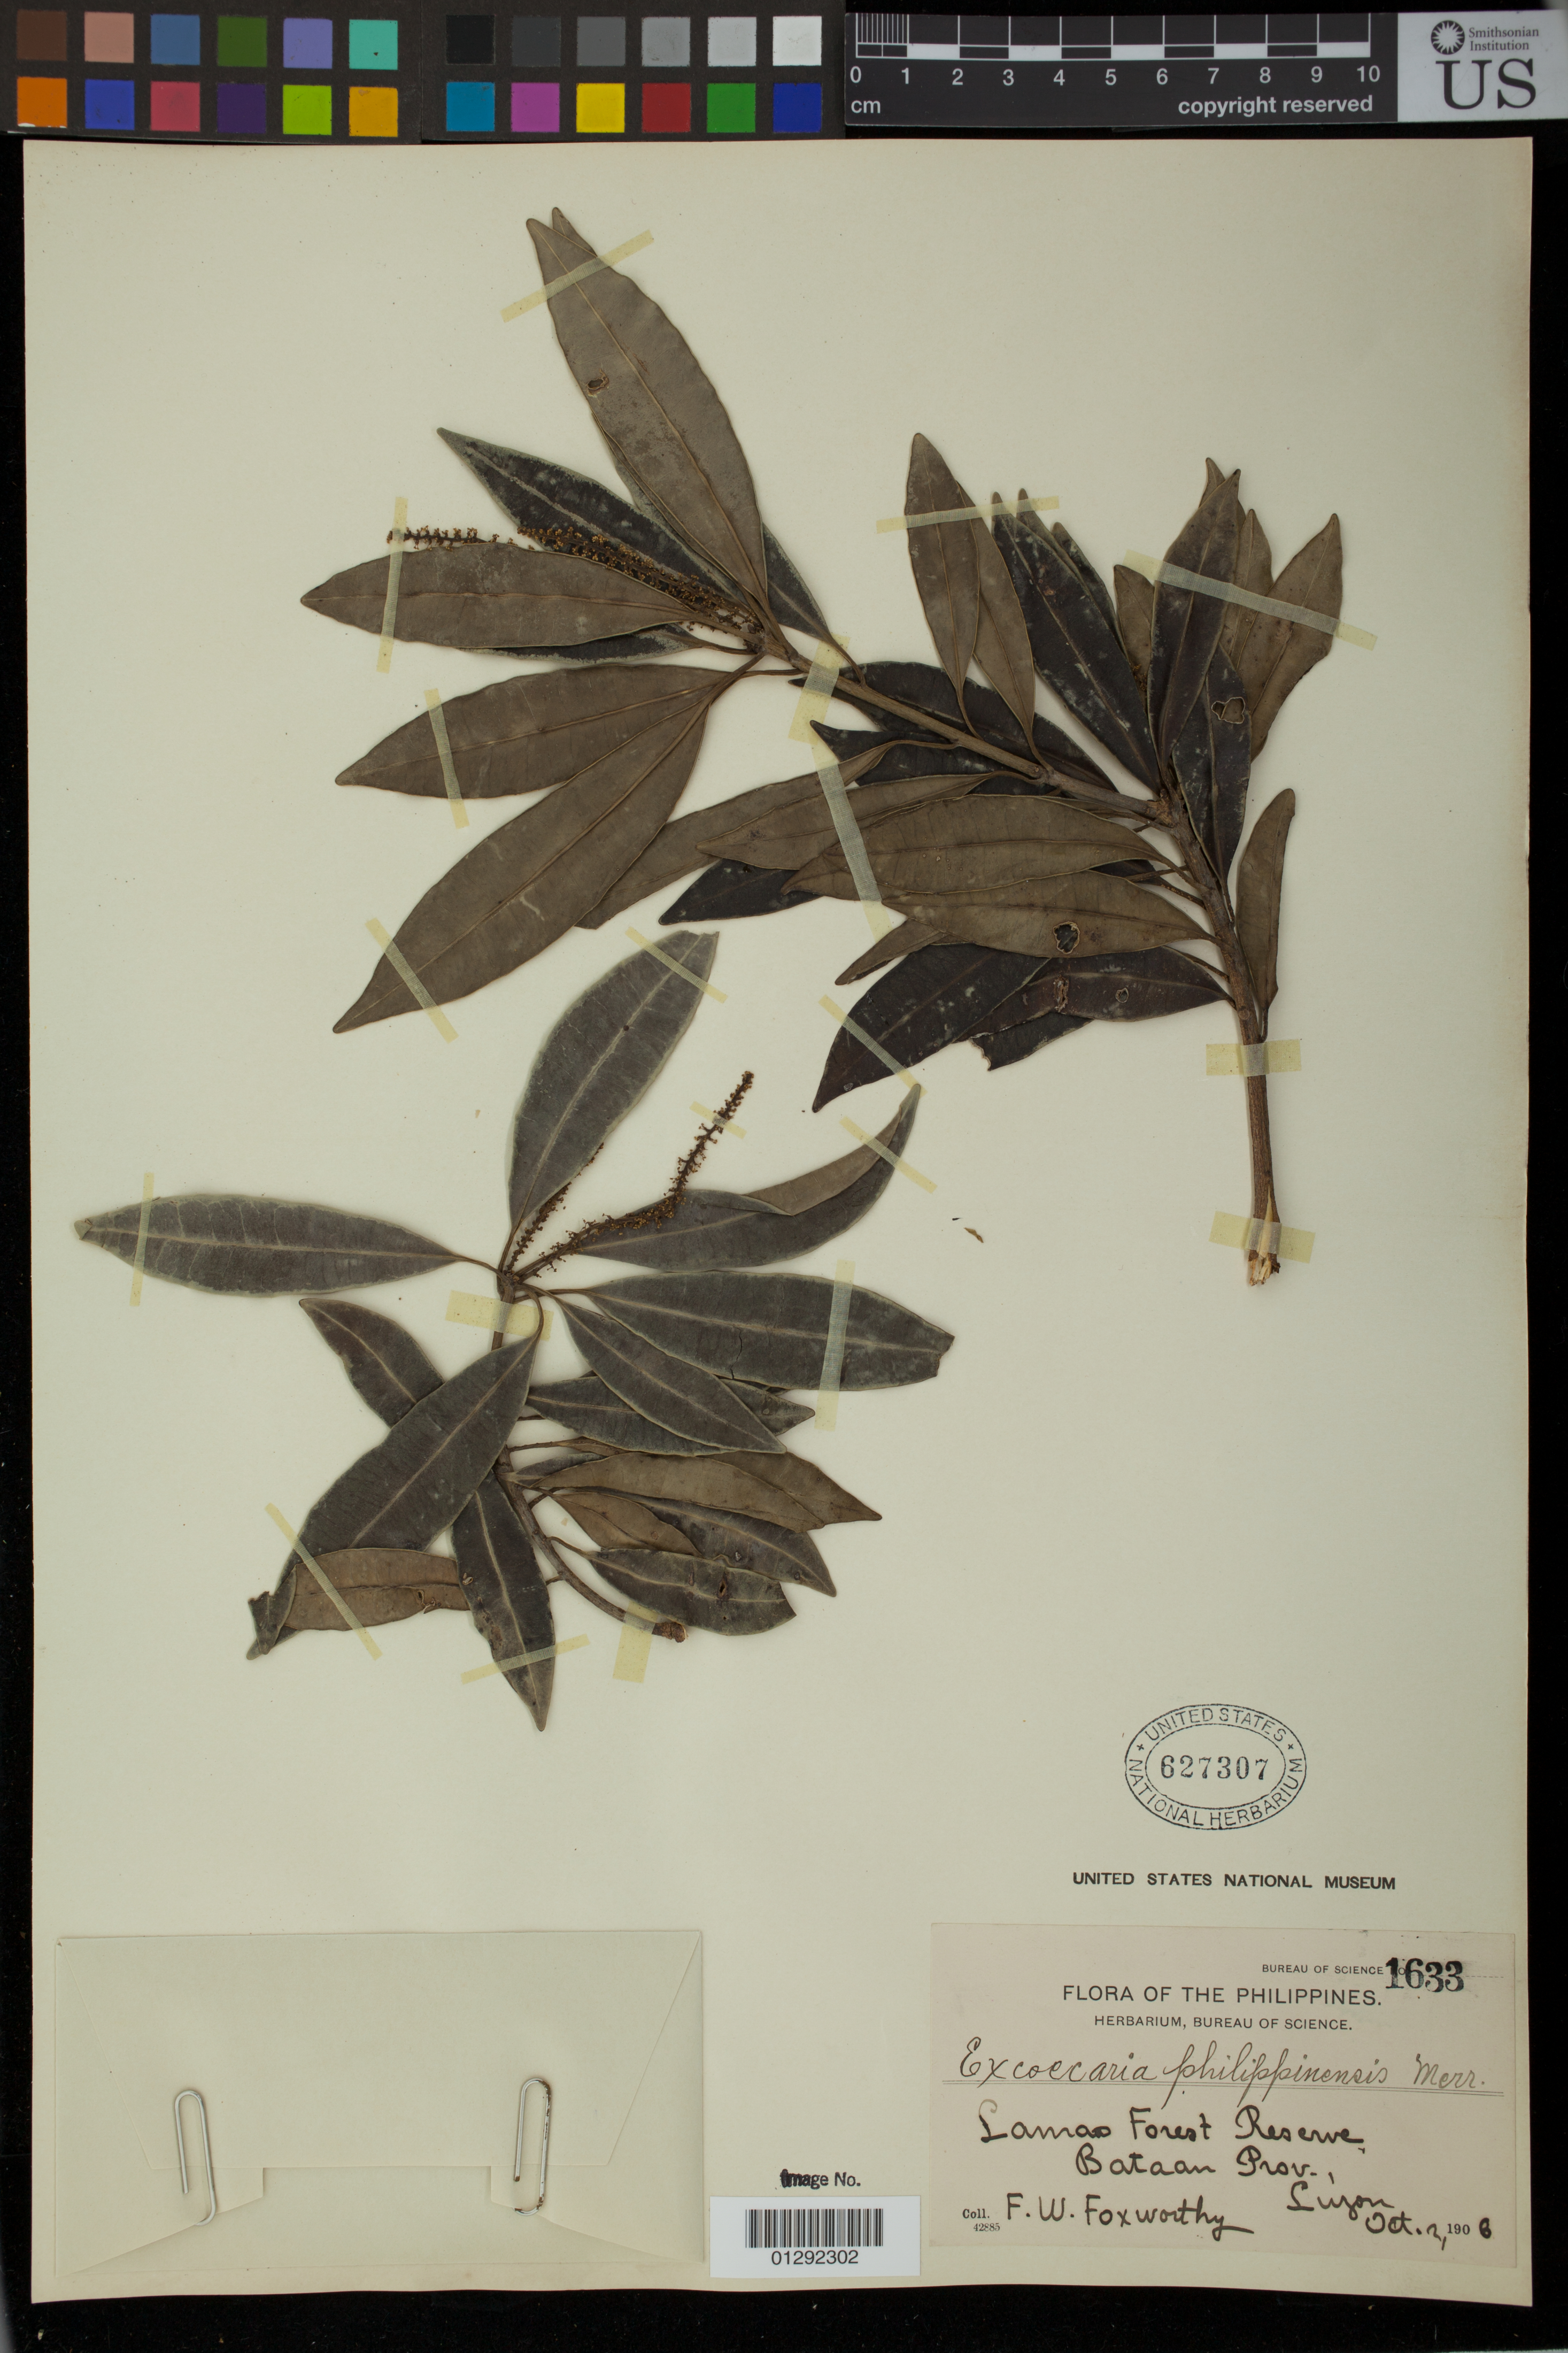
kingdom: Plantae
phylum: Tracheophyta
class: Magnoliopsida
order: Malpighiales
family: Euphorbiaceae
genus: Excoecaria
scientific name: Excoecaria philippinensis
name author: Merr.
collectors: F. W. Foxworthy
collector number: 1633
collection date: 1908-10-02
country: Philippines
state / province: Central Luzon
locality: Lamao Forest Reserve, Bataan Prov., Luzon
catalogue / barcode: US 627307